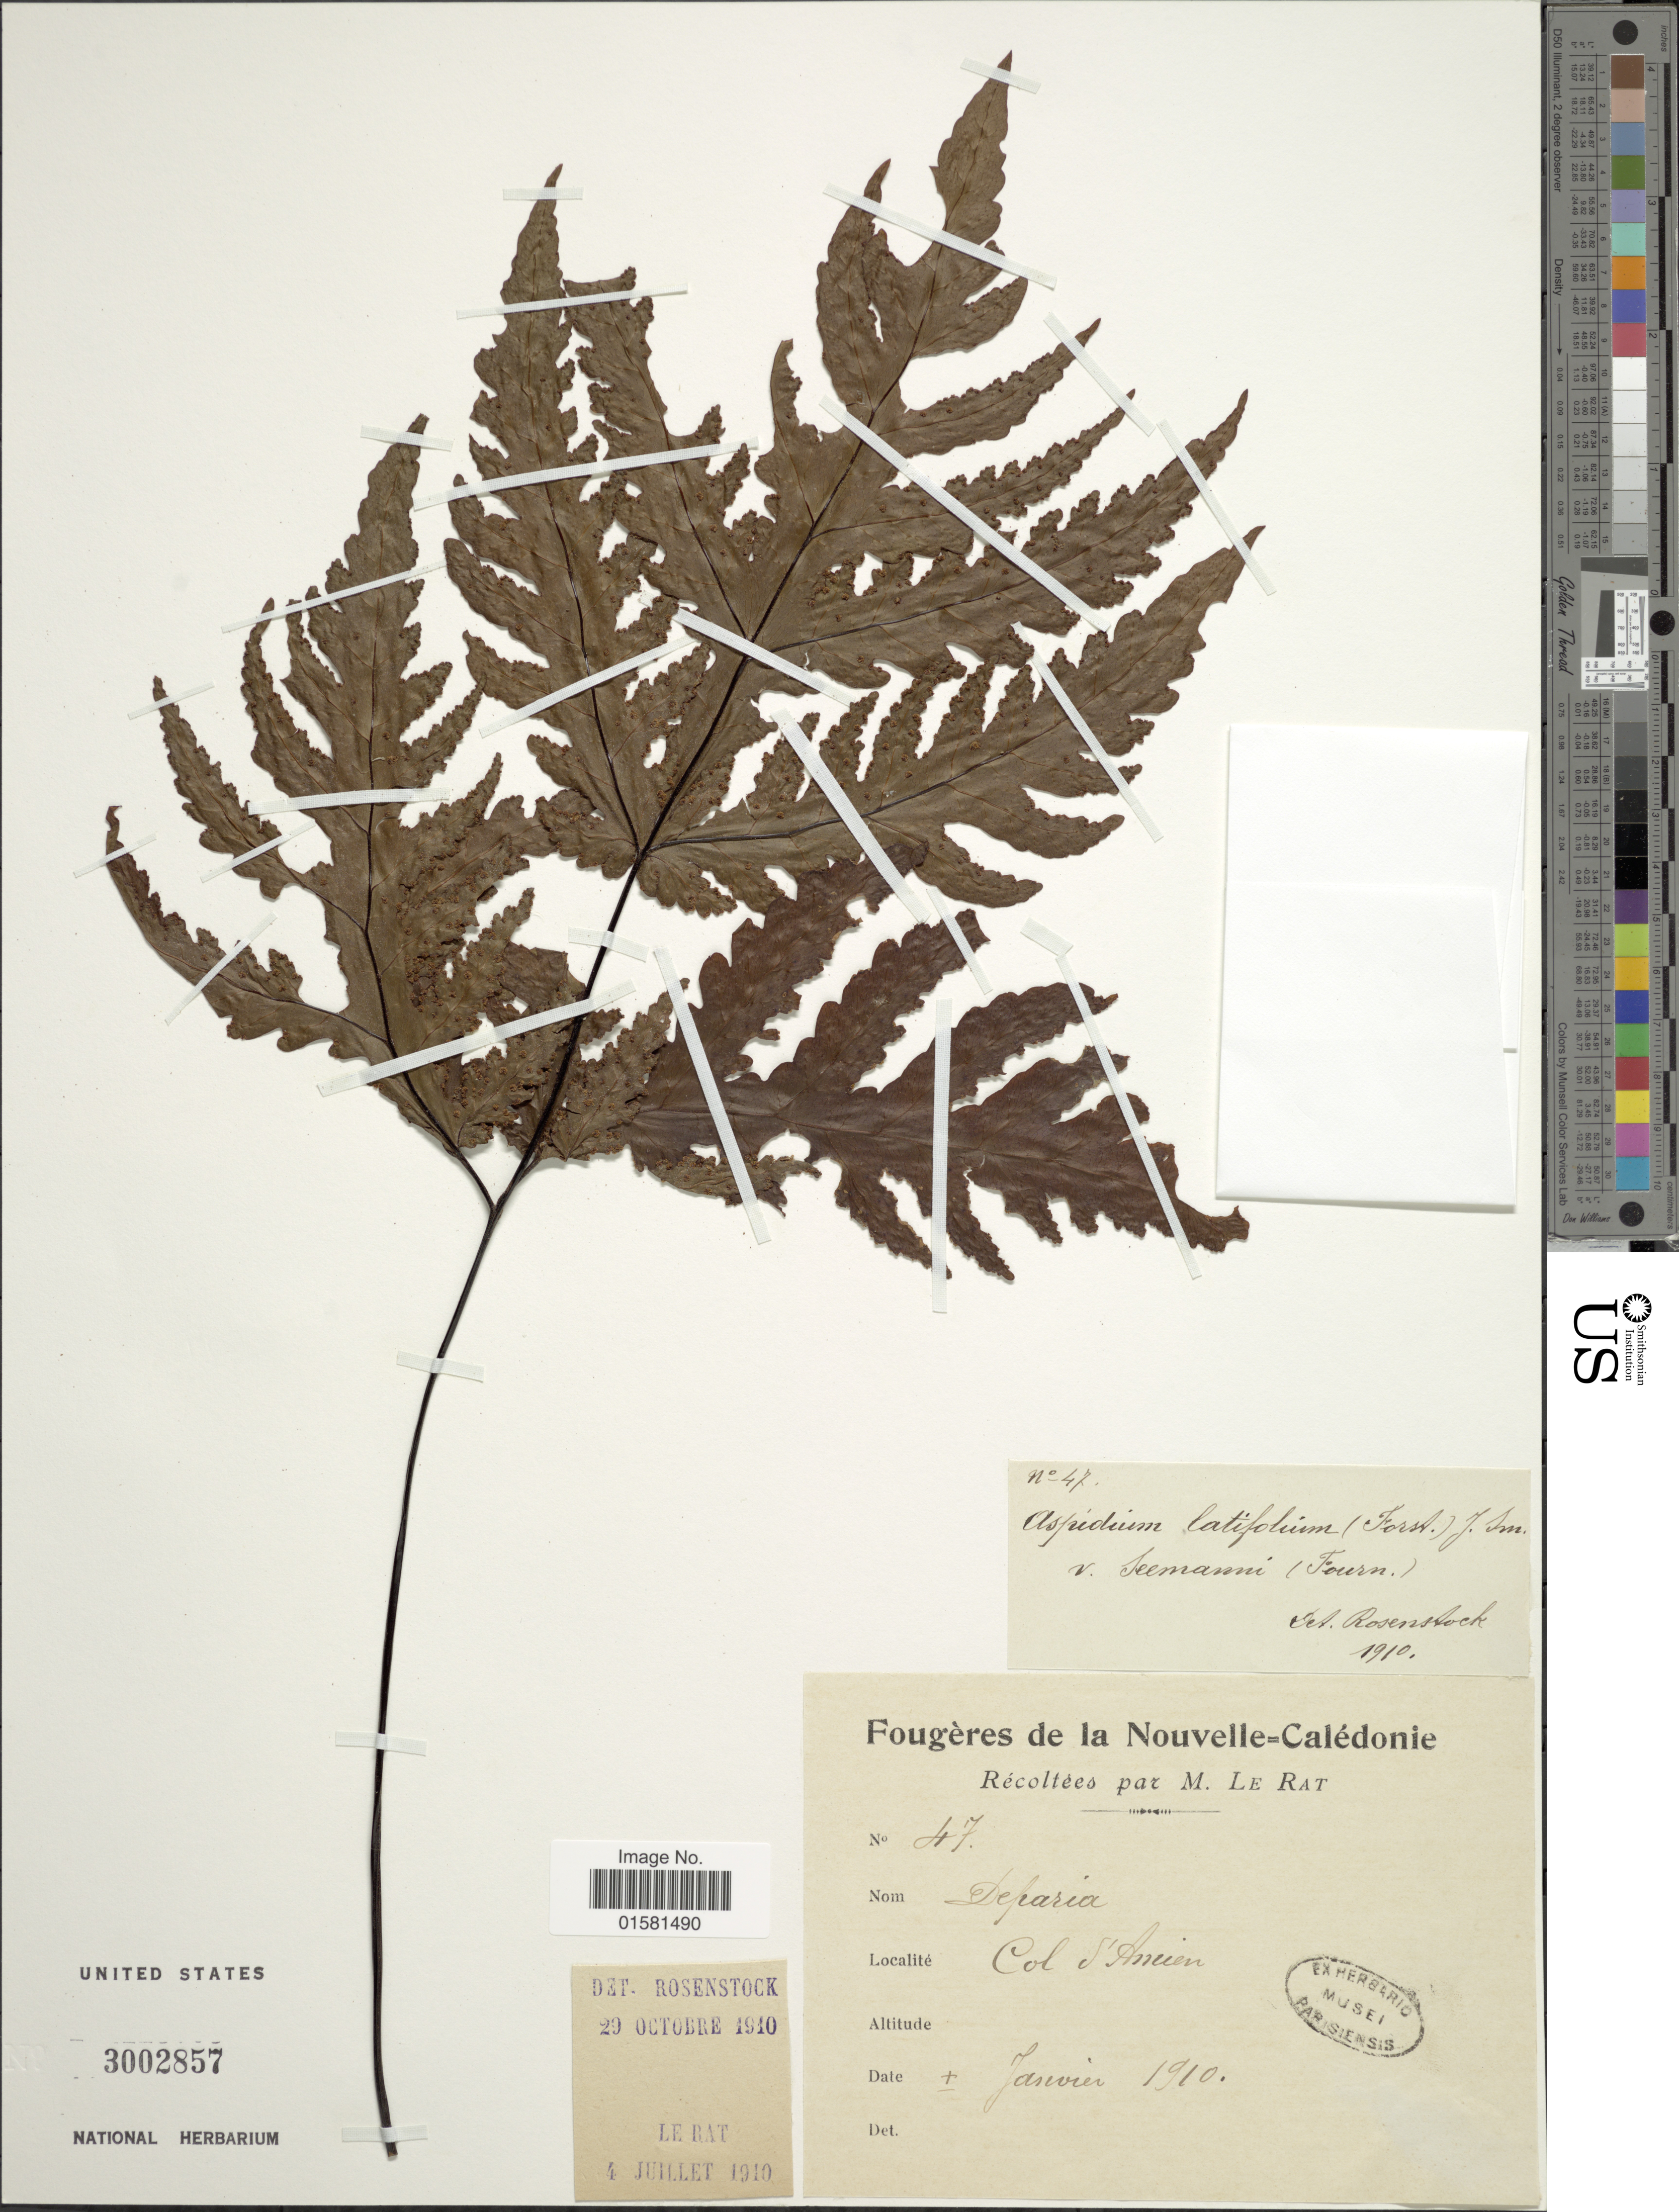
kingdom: Plantae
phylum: Tracheophyta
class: Polypodiopsida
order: Polypodiales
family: Tectariaceae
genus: Tectaria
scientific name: Tectaria seemannii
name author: (E. Fourn.) Copel.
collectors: M. Le Rat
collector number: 47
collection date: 1910-01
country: New Caledonia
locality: Col d'Amien [interpreted]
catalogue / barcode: US 3002857